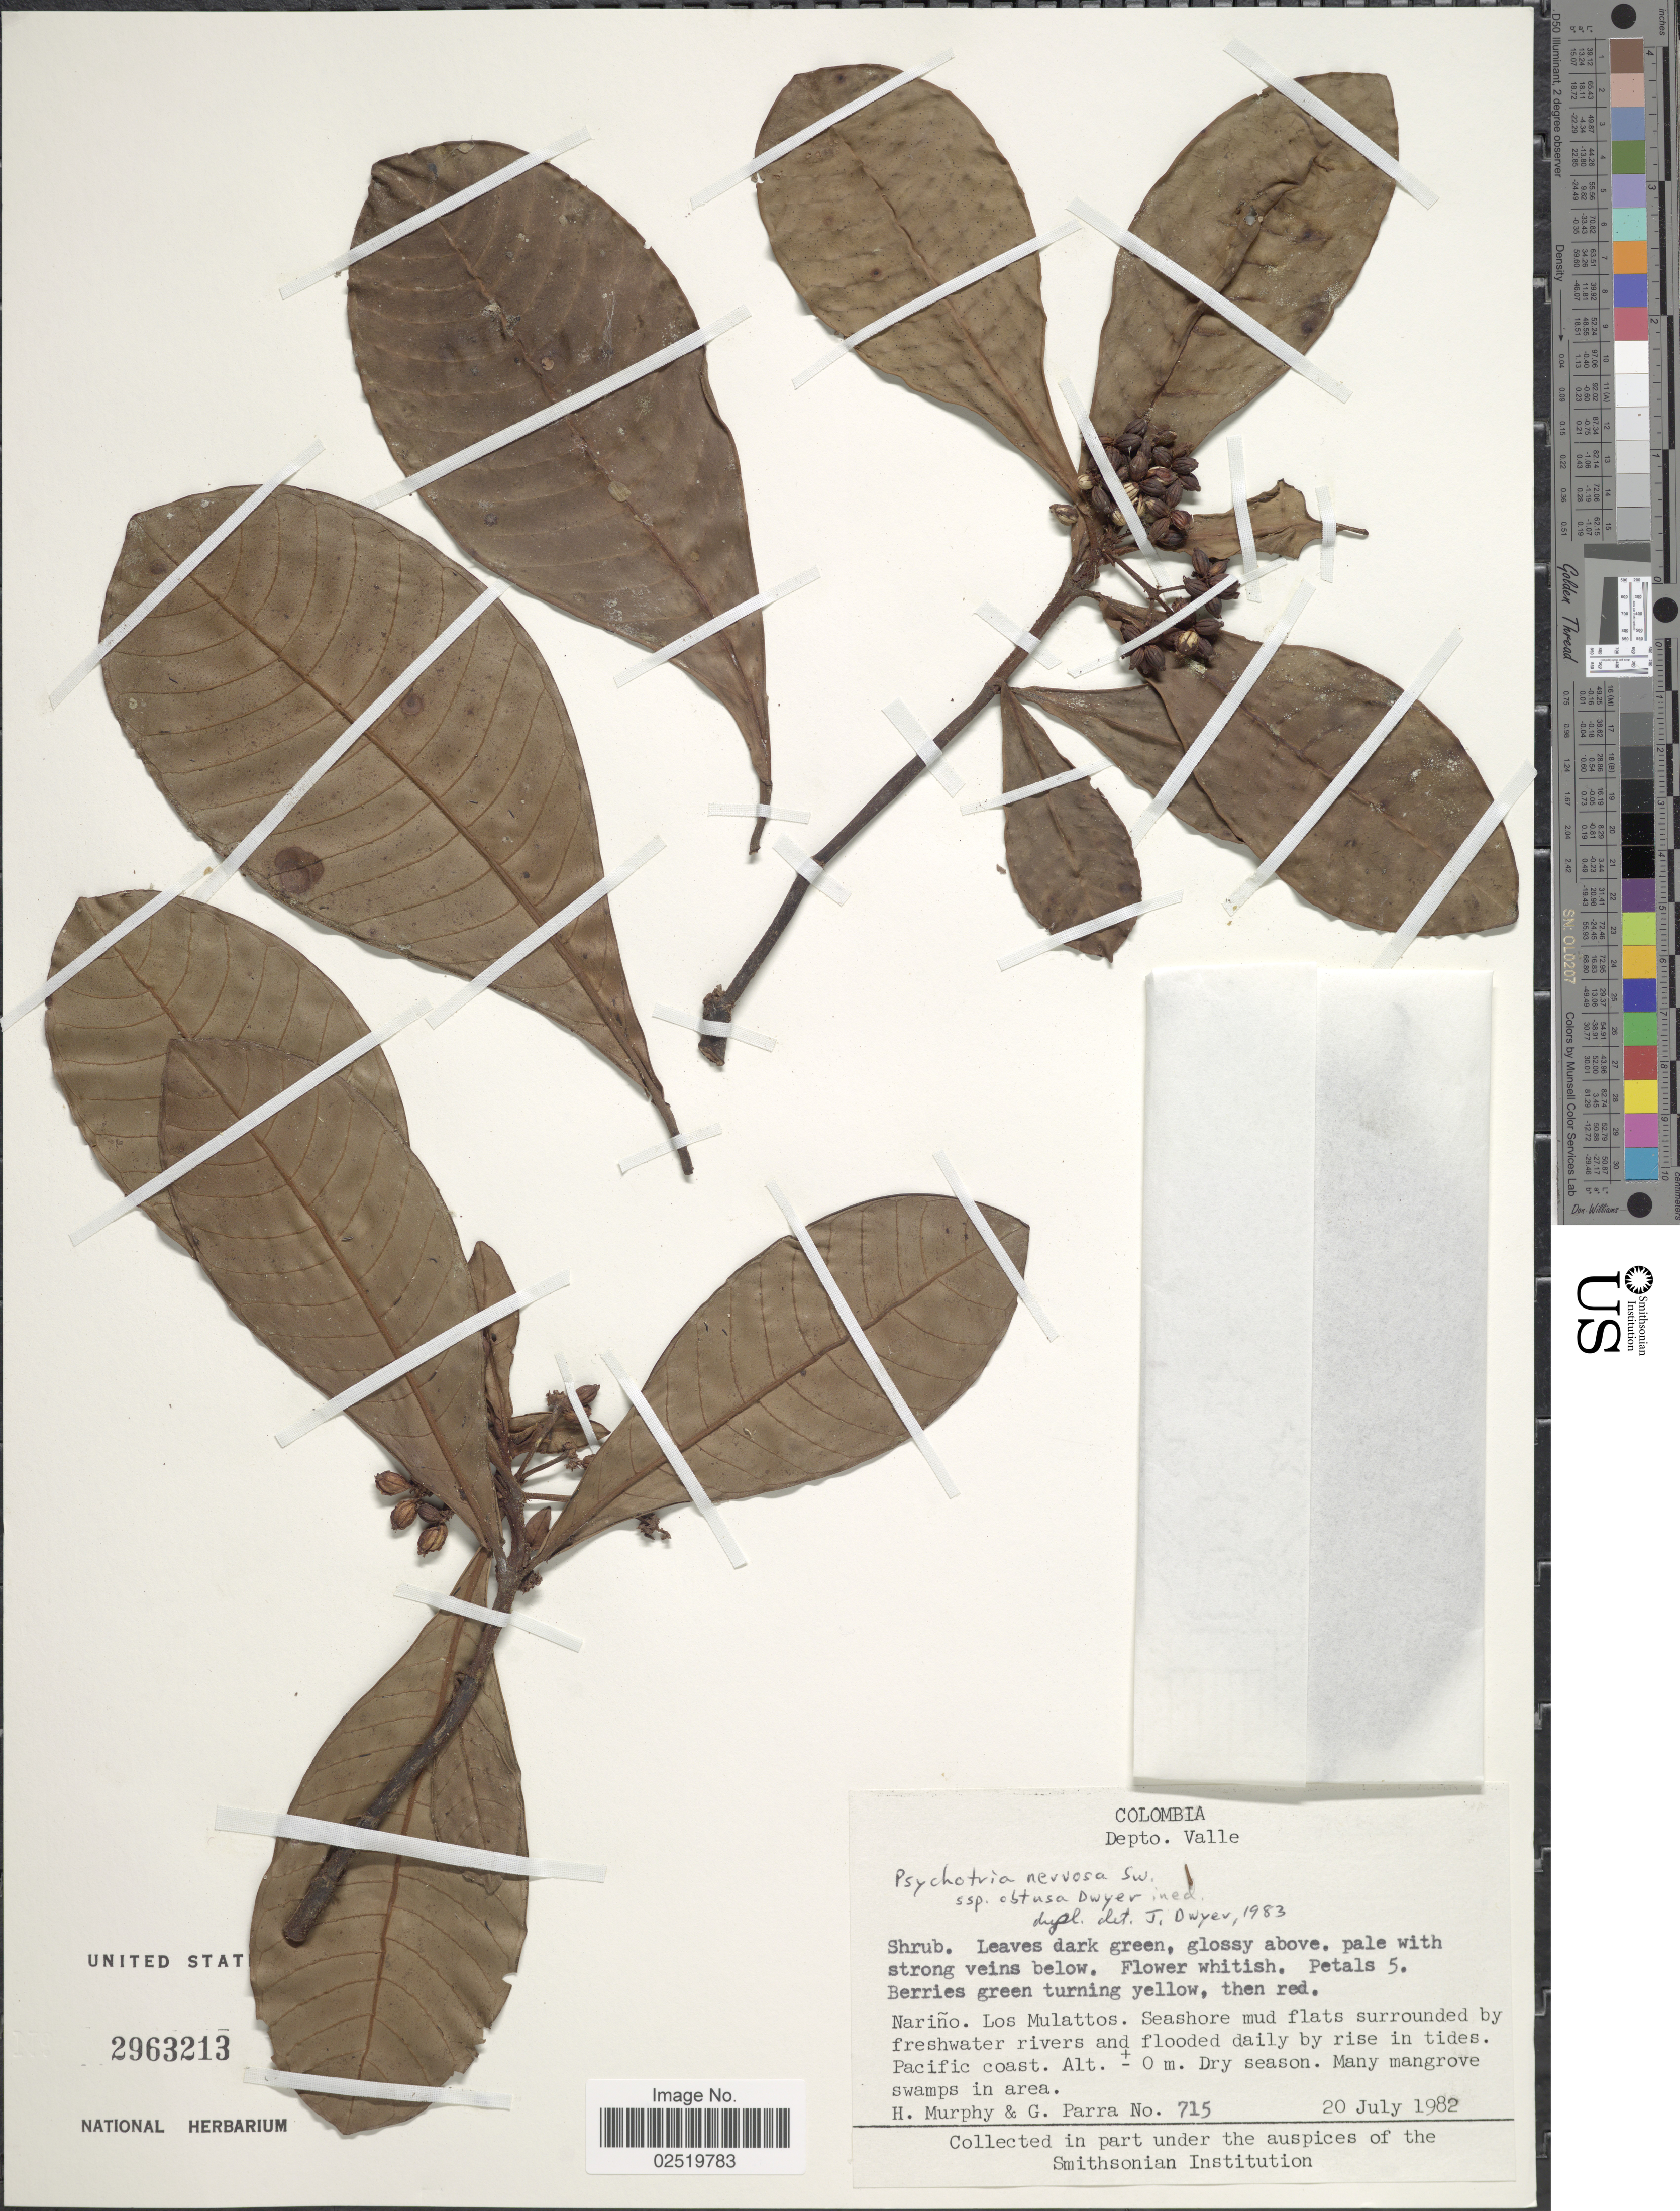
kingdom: Plantae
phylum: Tracheophyta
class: Magnoliopsida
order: Gentianales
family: Rubiaceae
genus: Psychotria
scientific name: Psychotria nervosa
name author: Sw.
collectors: H. Murphy & G. Parra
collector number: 715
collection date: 1982-07-20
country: Colombia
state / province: Nariño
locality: Depto. Valle. Los Mulattos. Pacific Coast.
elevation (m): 0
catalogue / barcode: US 2963213